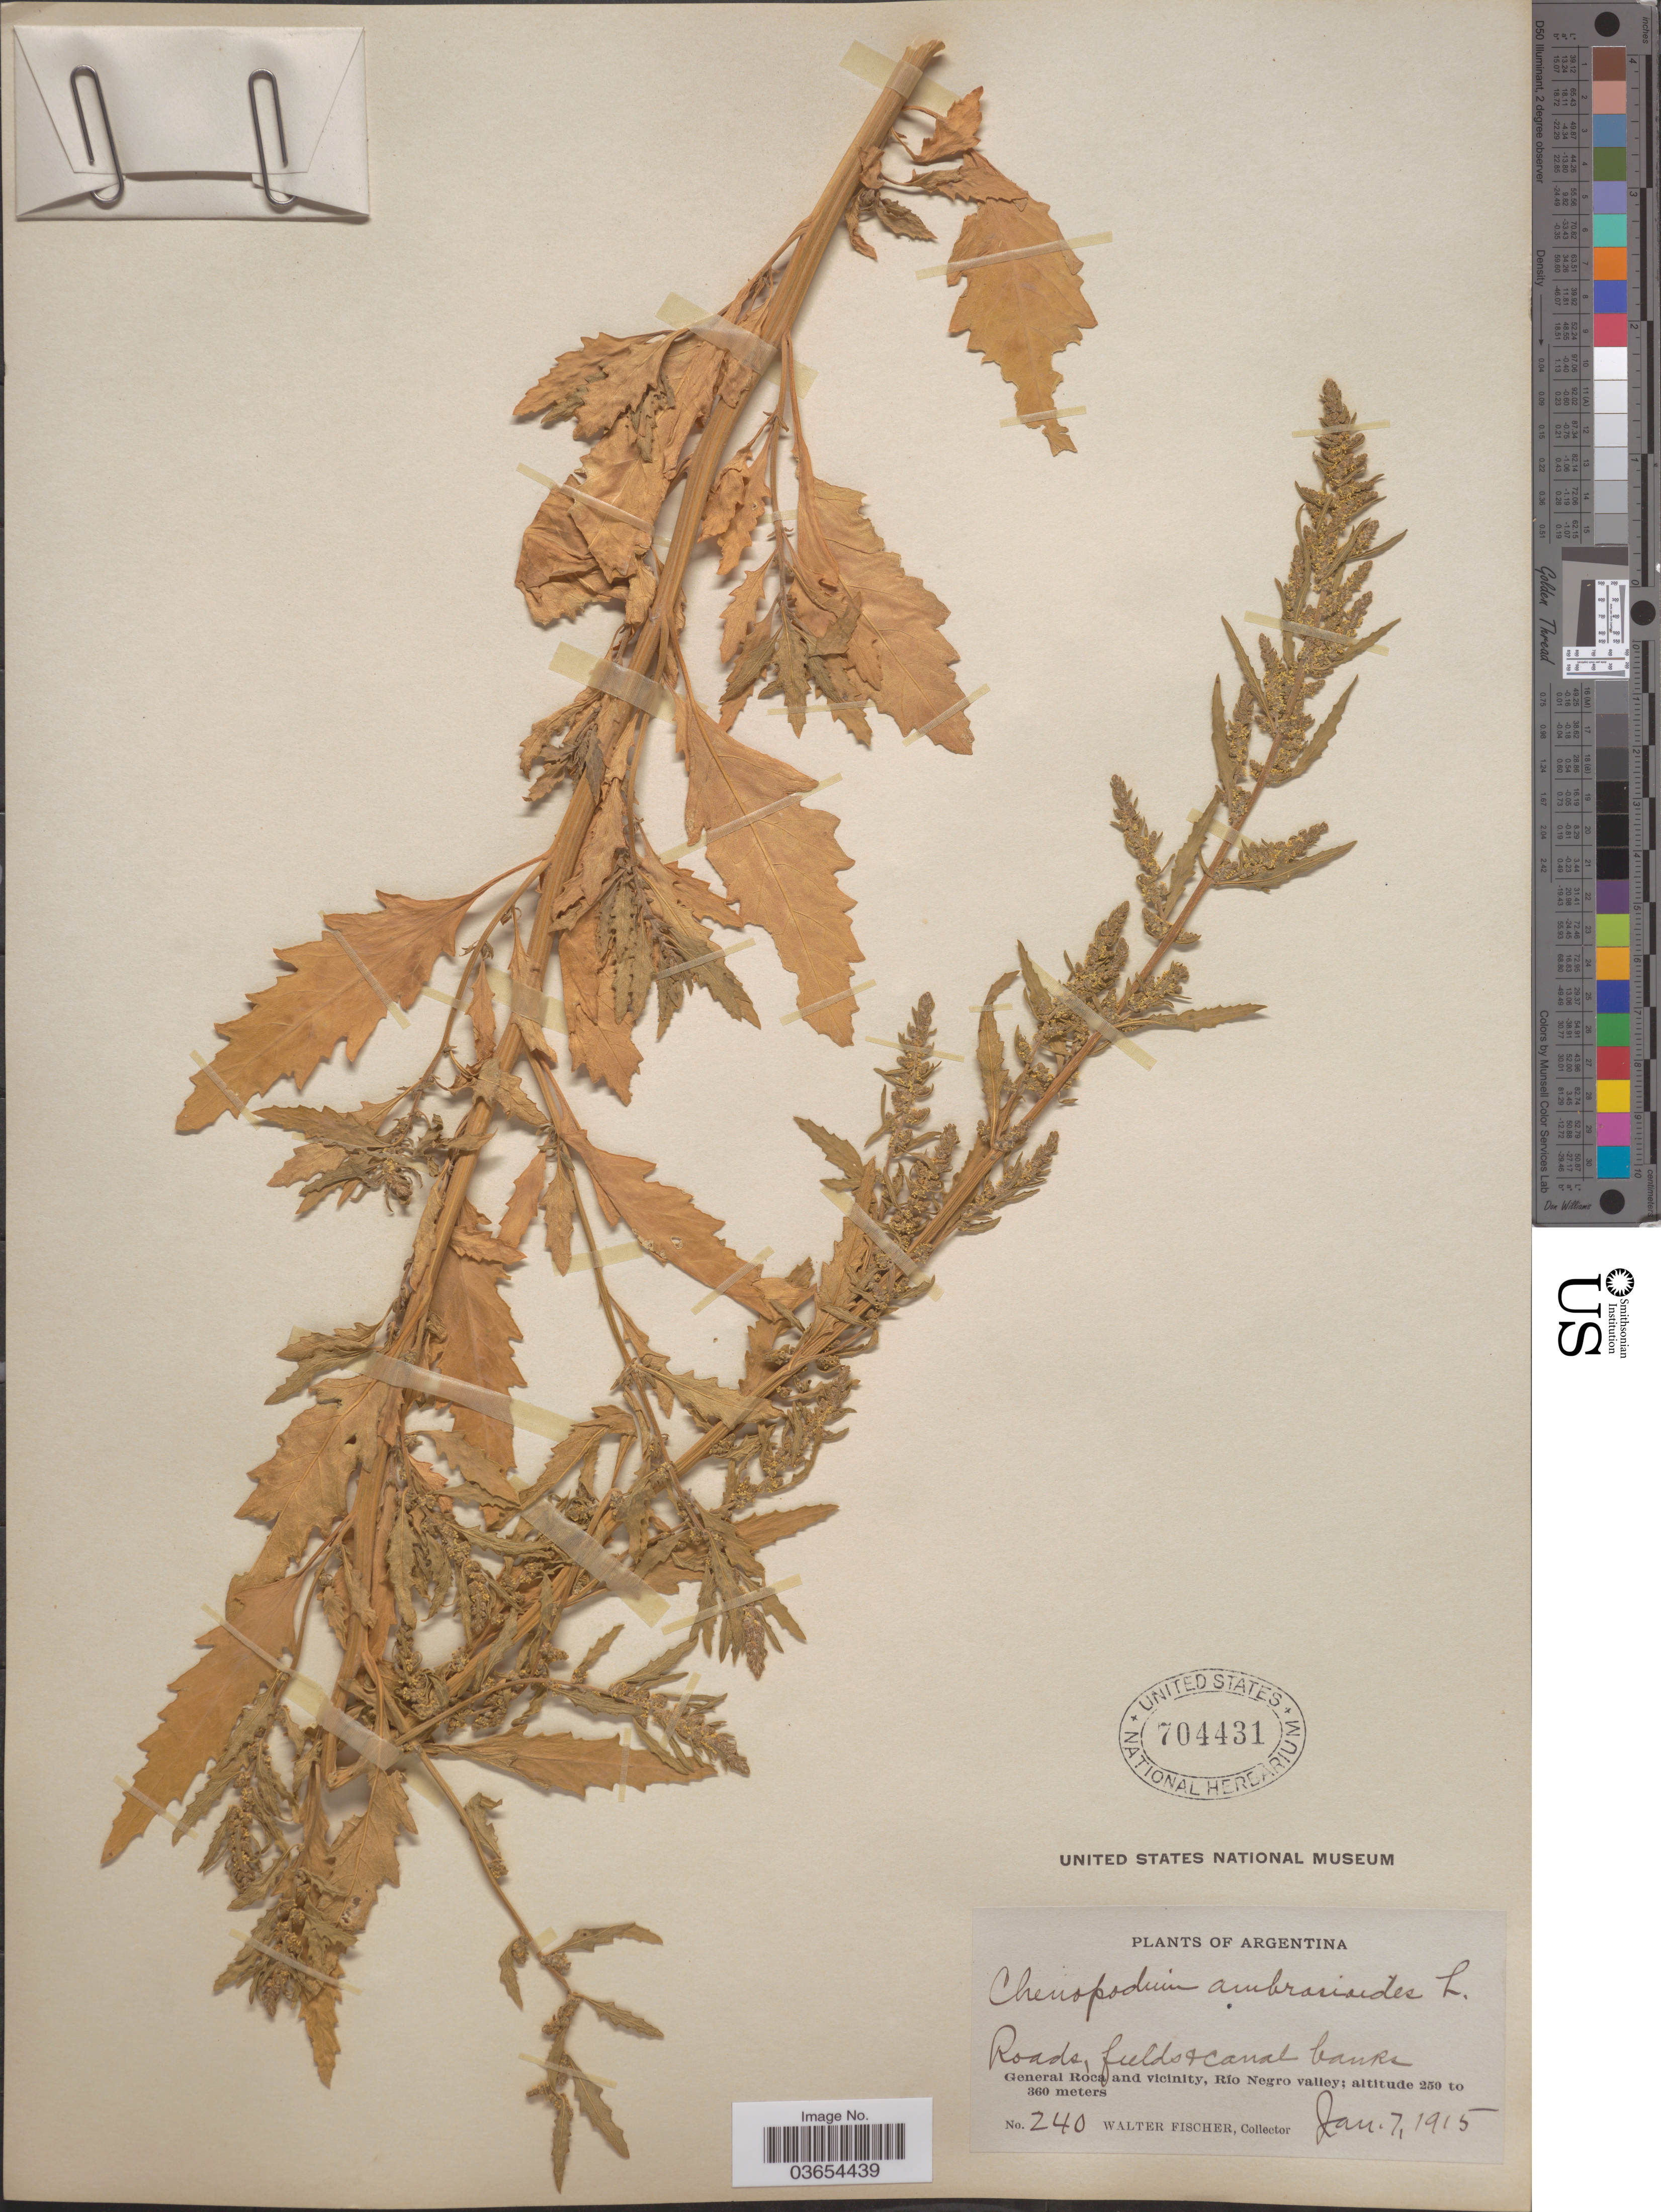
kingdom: Plantae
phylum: Tracheophyta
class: Magnoliopsida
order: Caryophyllales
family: Amaranthaceae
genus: Chenopodium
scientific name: Chenopodium ambrosioides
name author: L.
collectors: W. Fischer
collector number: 240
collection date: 1915-01-07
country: Argentina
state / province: Rio Negro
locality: Roads, fields & canal banks. General Roca and vicinity, Río Negro valley.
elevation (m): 250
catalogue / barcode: US 704431